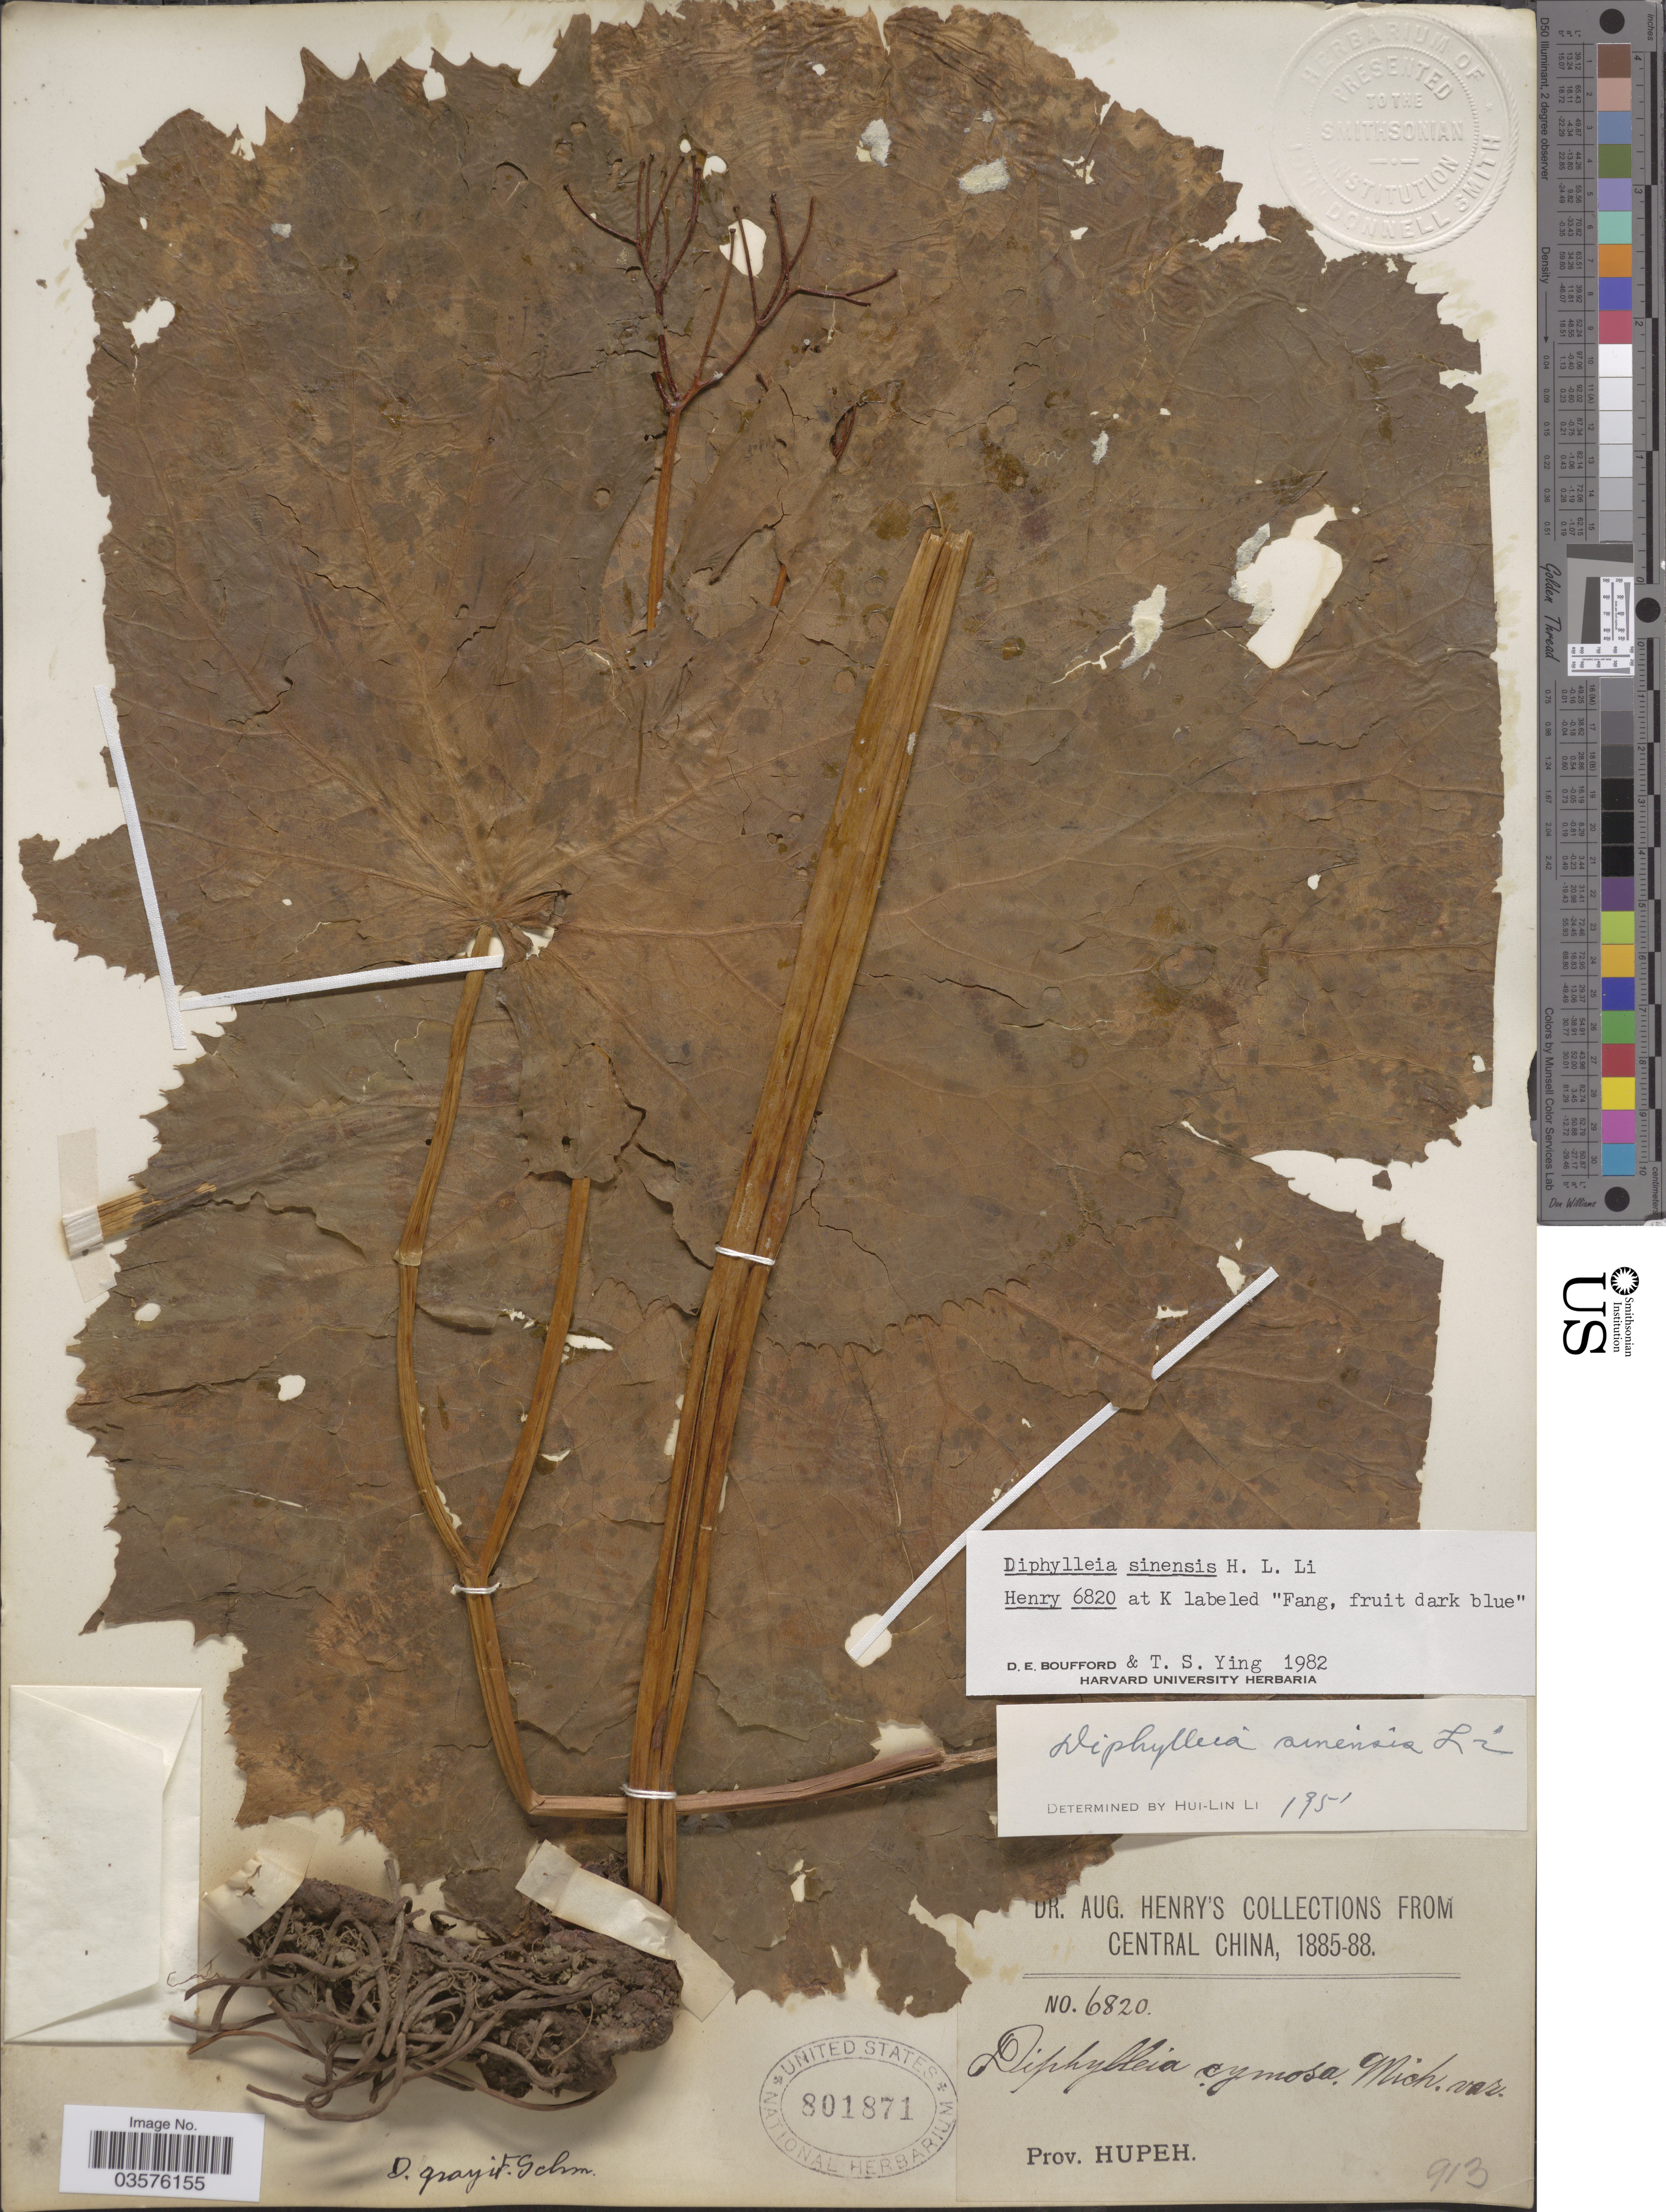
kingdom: Plantae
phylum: Tracheophyta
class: Magnoliopsida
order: Ranunculales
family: Berberidaceae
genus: Diphylleia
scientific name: Diphylleia sinensis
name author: H.L. Li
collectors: A. Henry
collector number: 6820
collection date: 1885/1888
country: China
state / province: Hubei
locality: Central China. Prov. Hupeh.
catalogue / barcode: US 801871